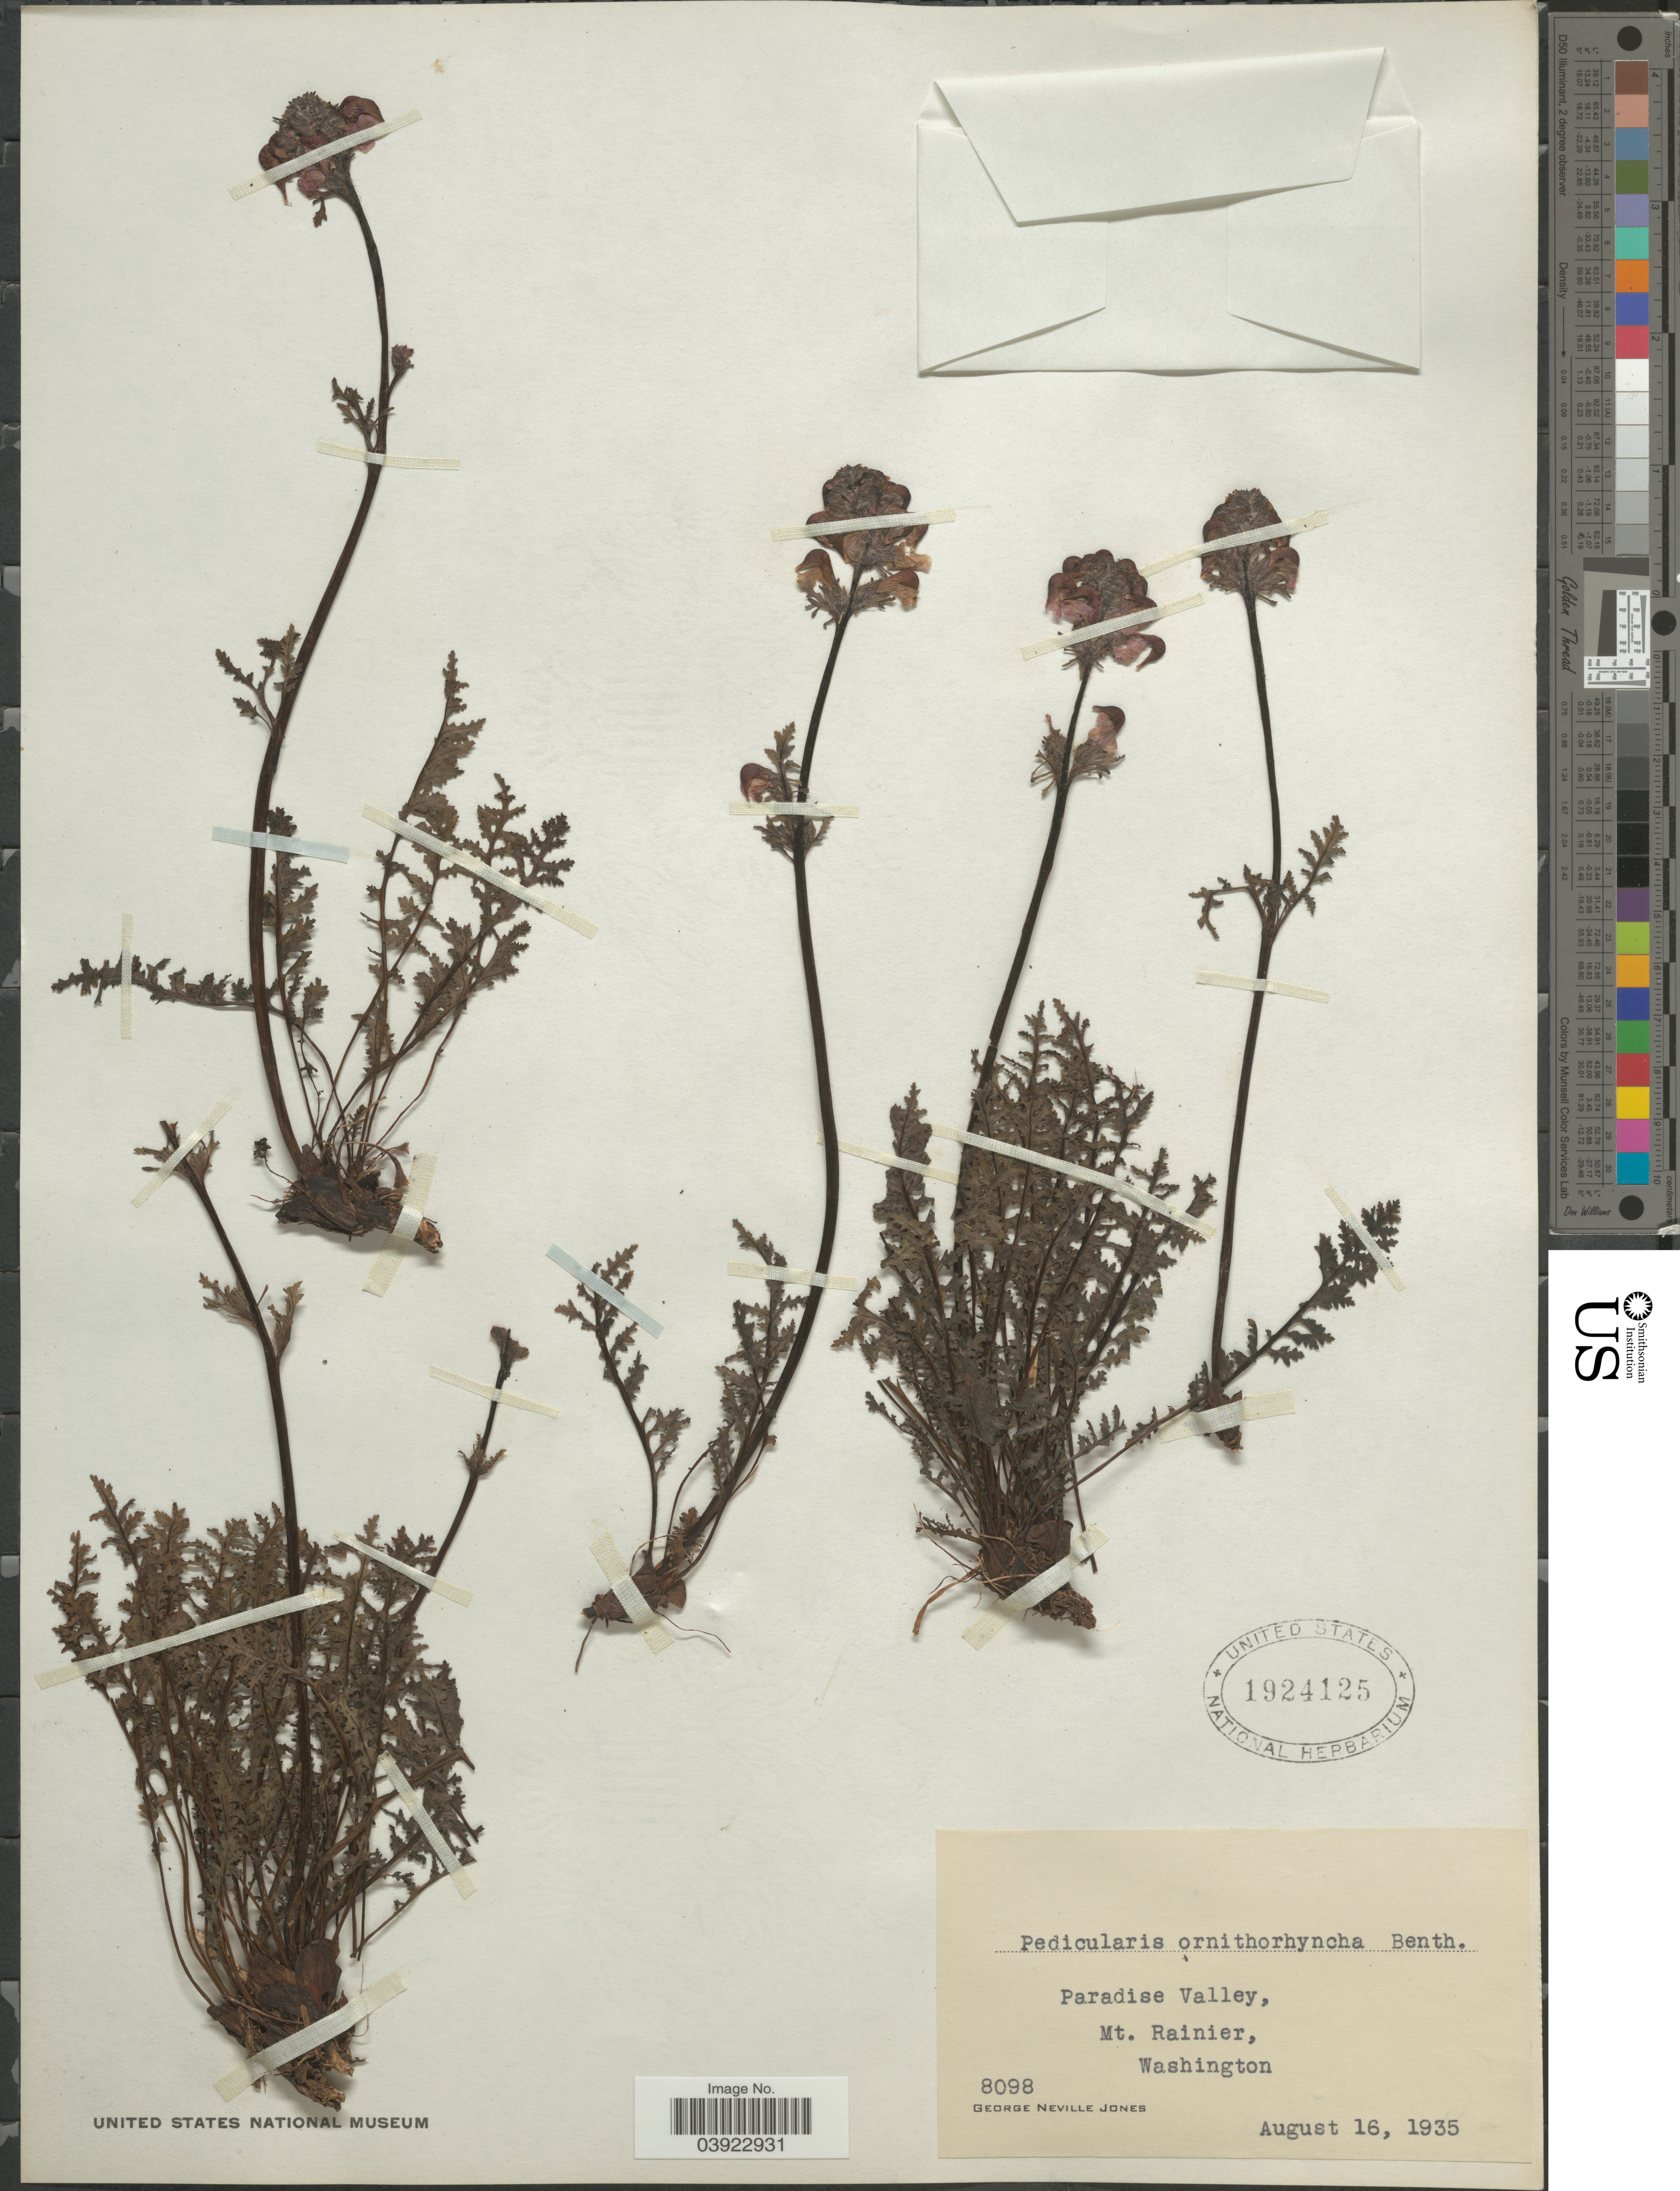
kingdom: Plantae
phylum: Tracheophyta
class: Magnoliopsida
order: Lamiales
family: Orobanchaceae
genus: Pedicularis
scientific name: Pedicularis ornithorhyncha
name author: Benth.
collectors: G. N. Jones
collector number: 8098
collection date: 1935-08-16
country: United States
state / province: Washington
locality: Paradise Valley, Mt. Rainier.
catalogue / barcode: US 1924125